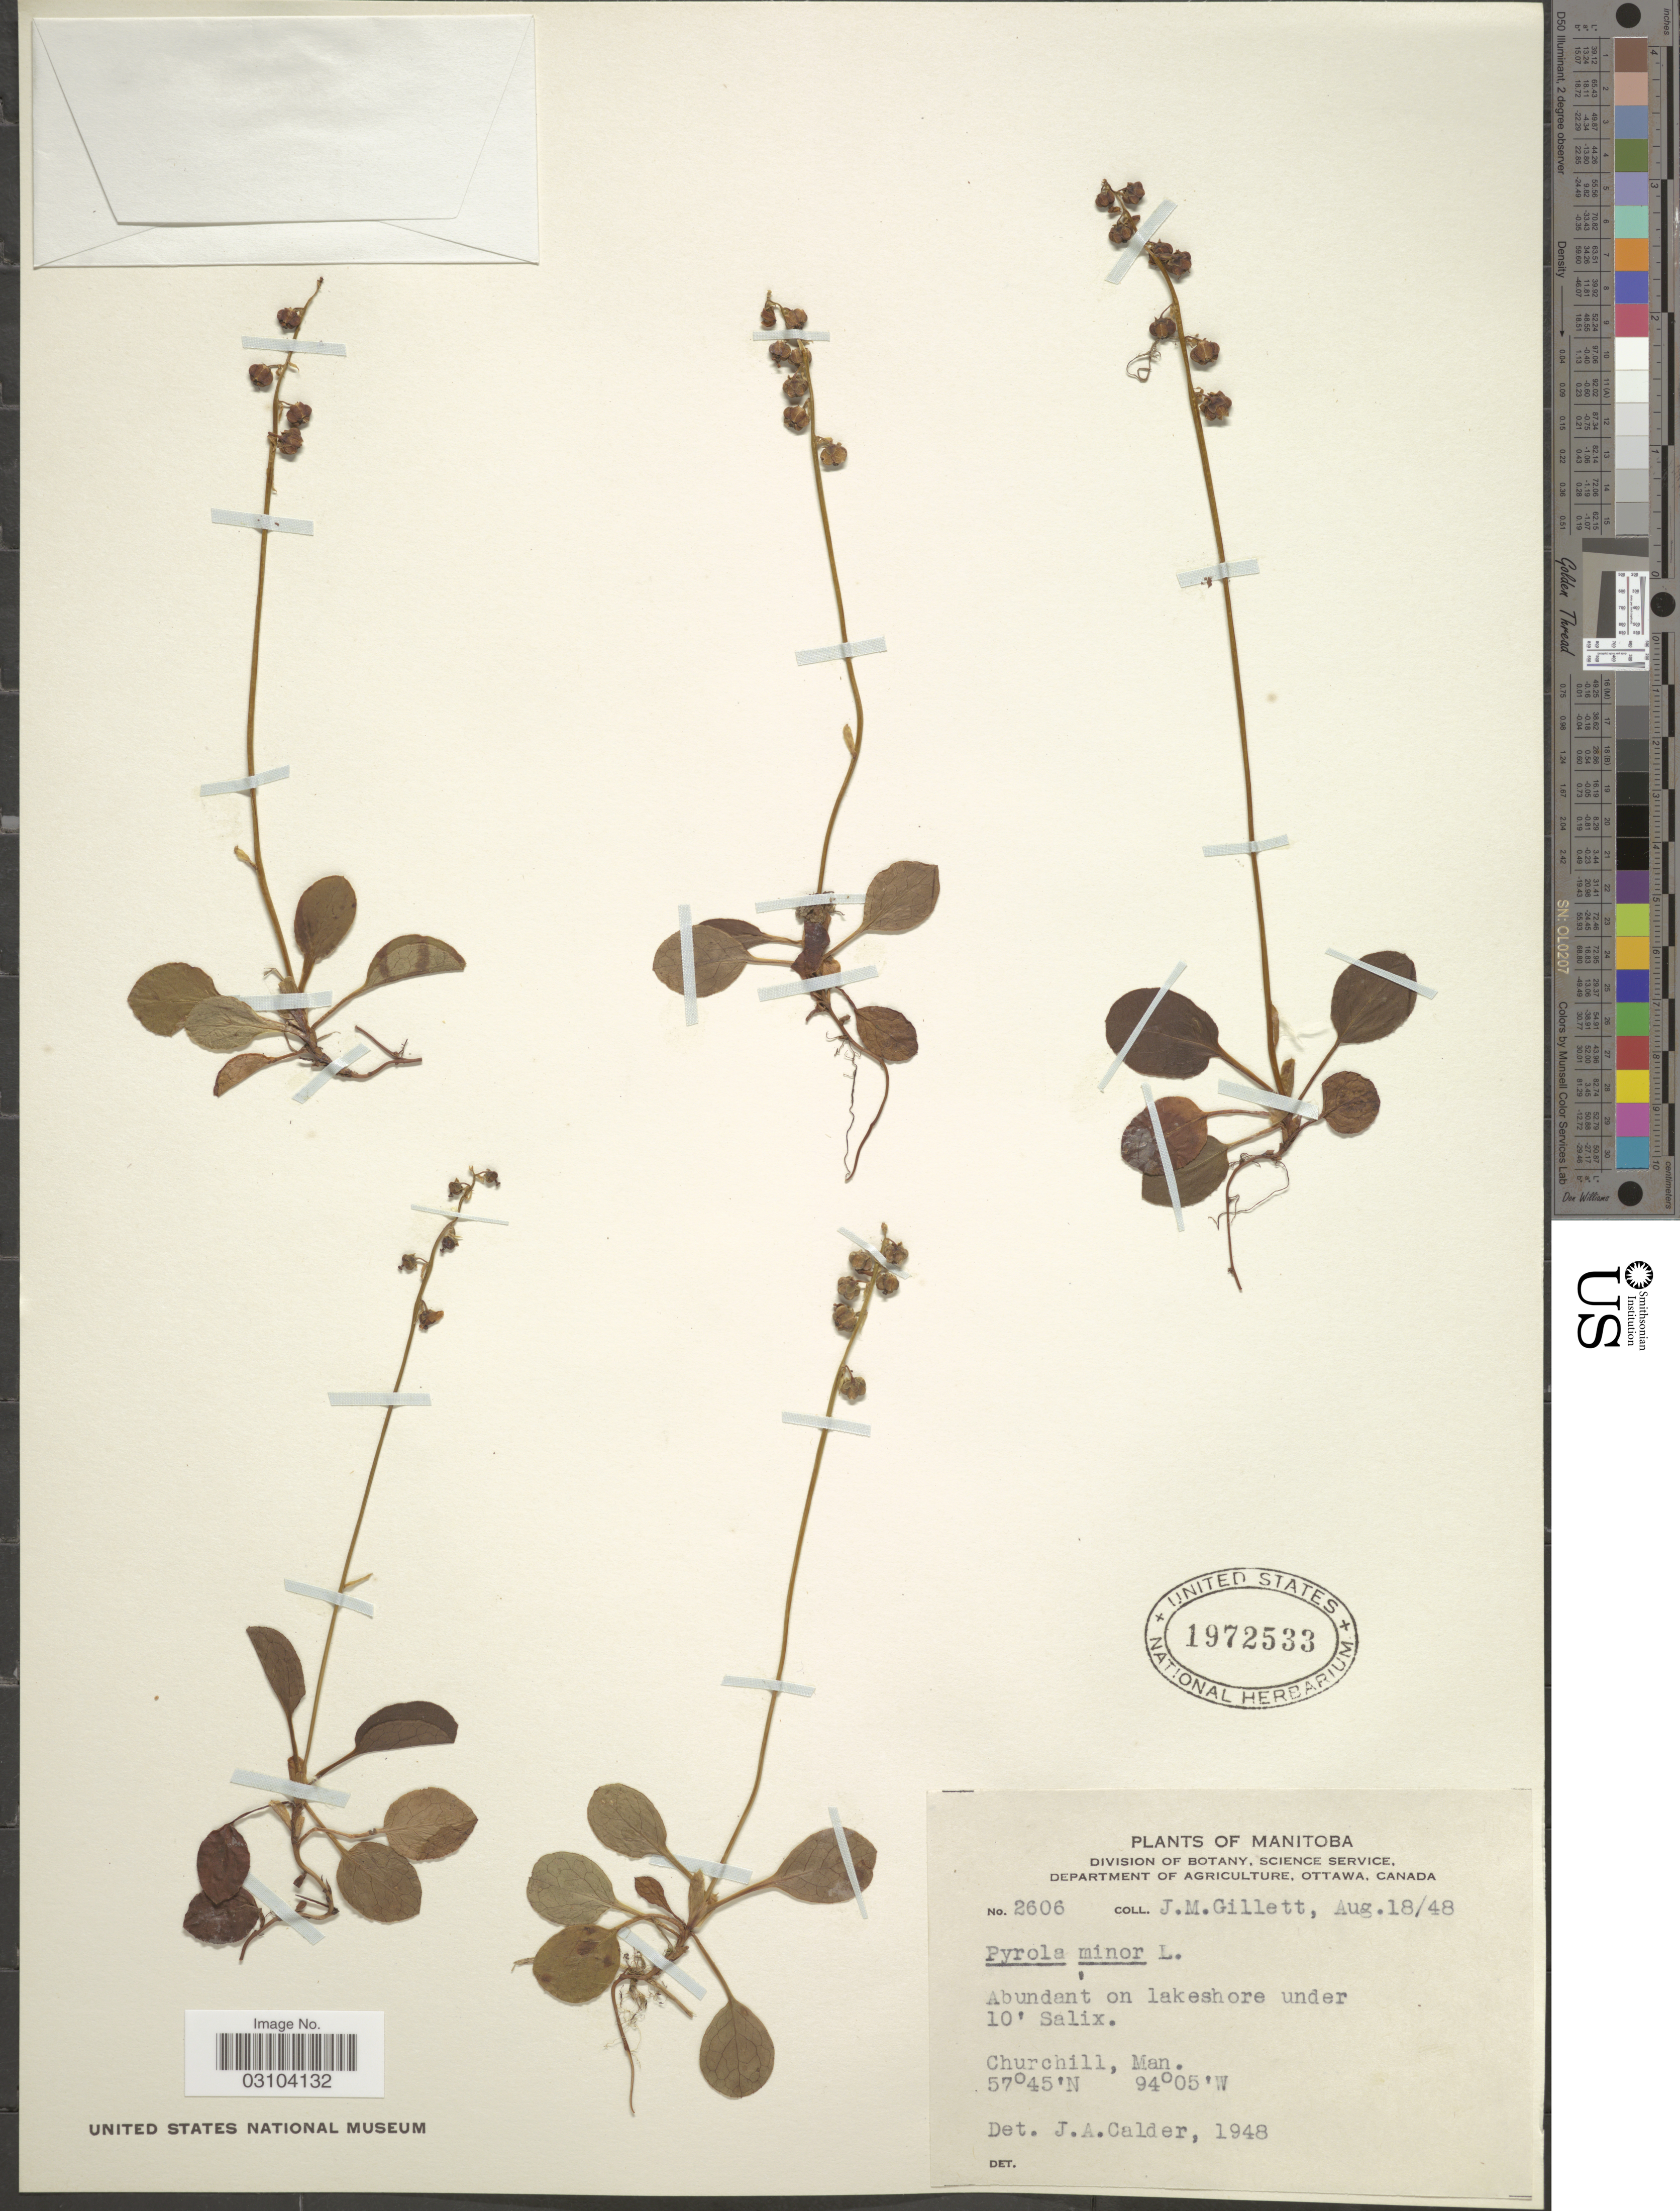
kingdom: Plantae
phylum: Tracheophyta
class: Magnoliopsida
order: Ericales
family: Ericaceae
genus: Pyrola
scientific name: Pyrola minor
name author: L.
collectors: J. M. Gillett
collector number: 2606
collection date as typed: Transcribed d/m/y: 18/8/48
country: Canada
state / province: Manitoba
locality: Churchill, Man.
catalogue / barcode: US 1972533